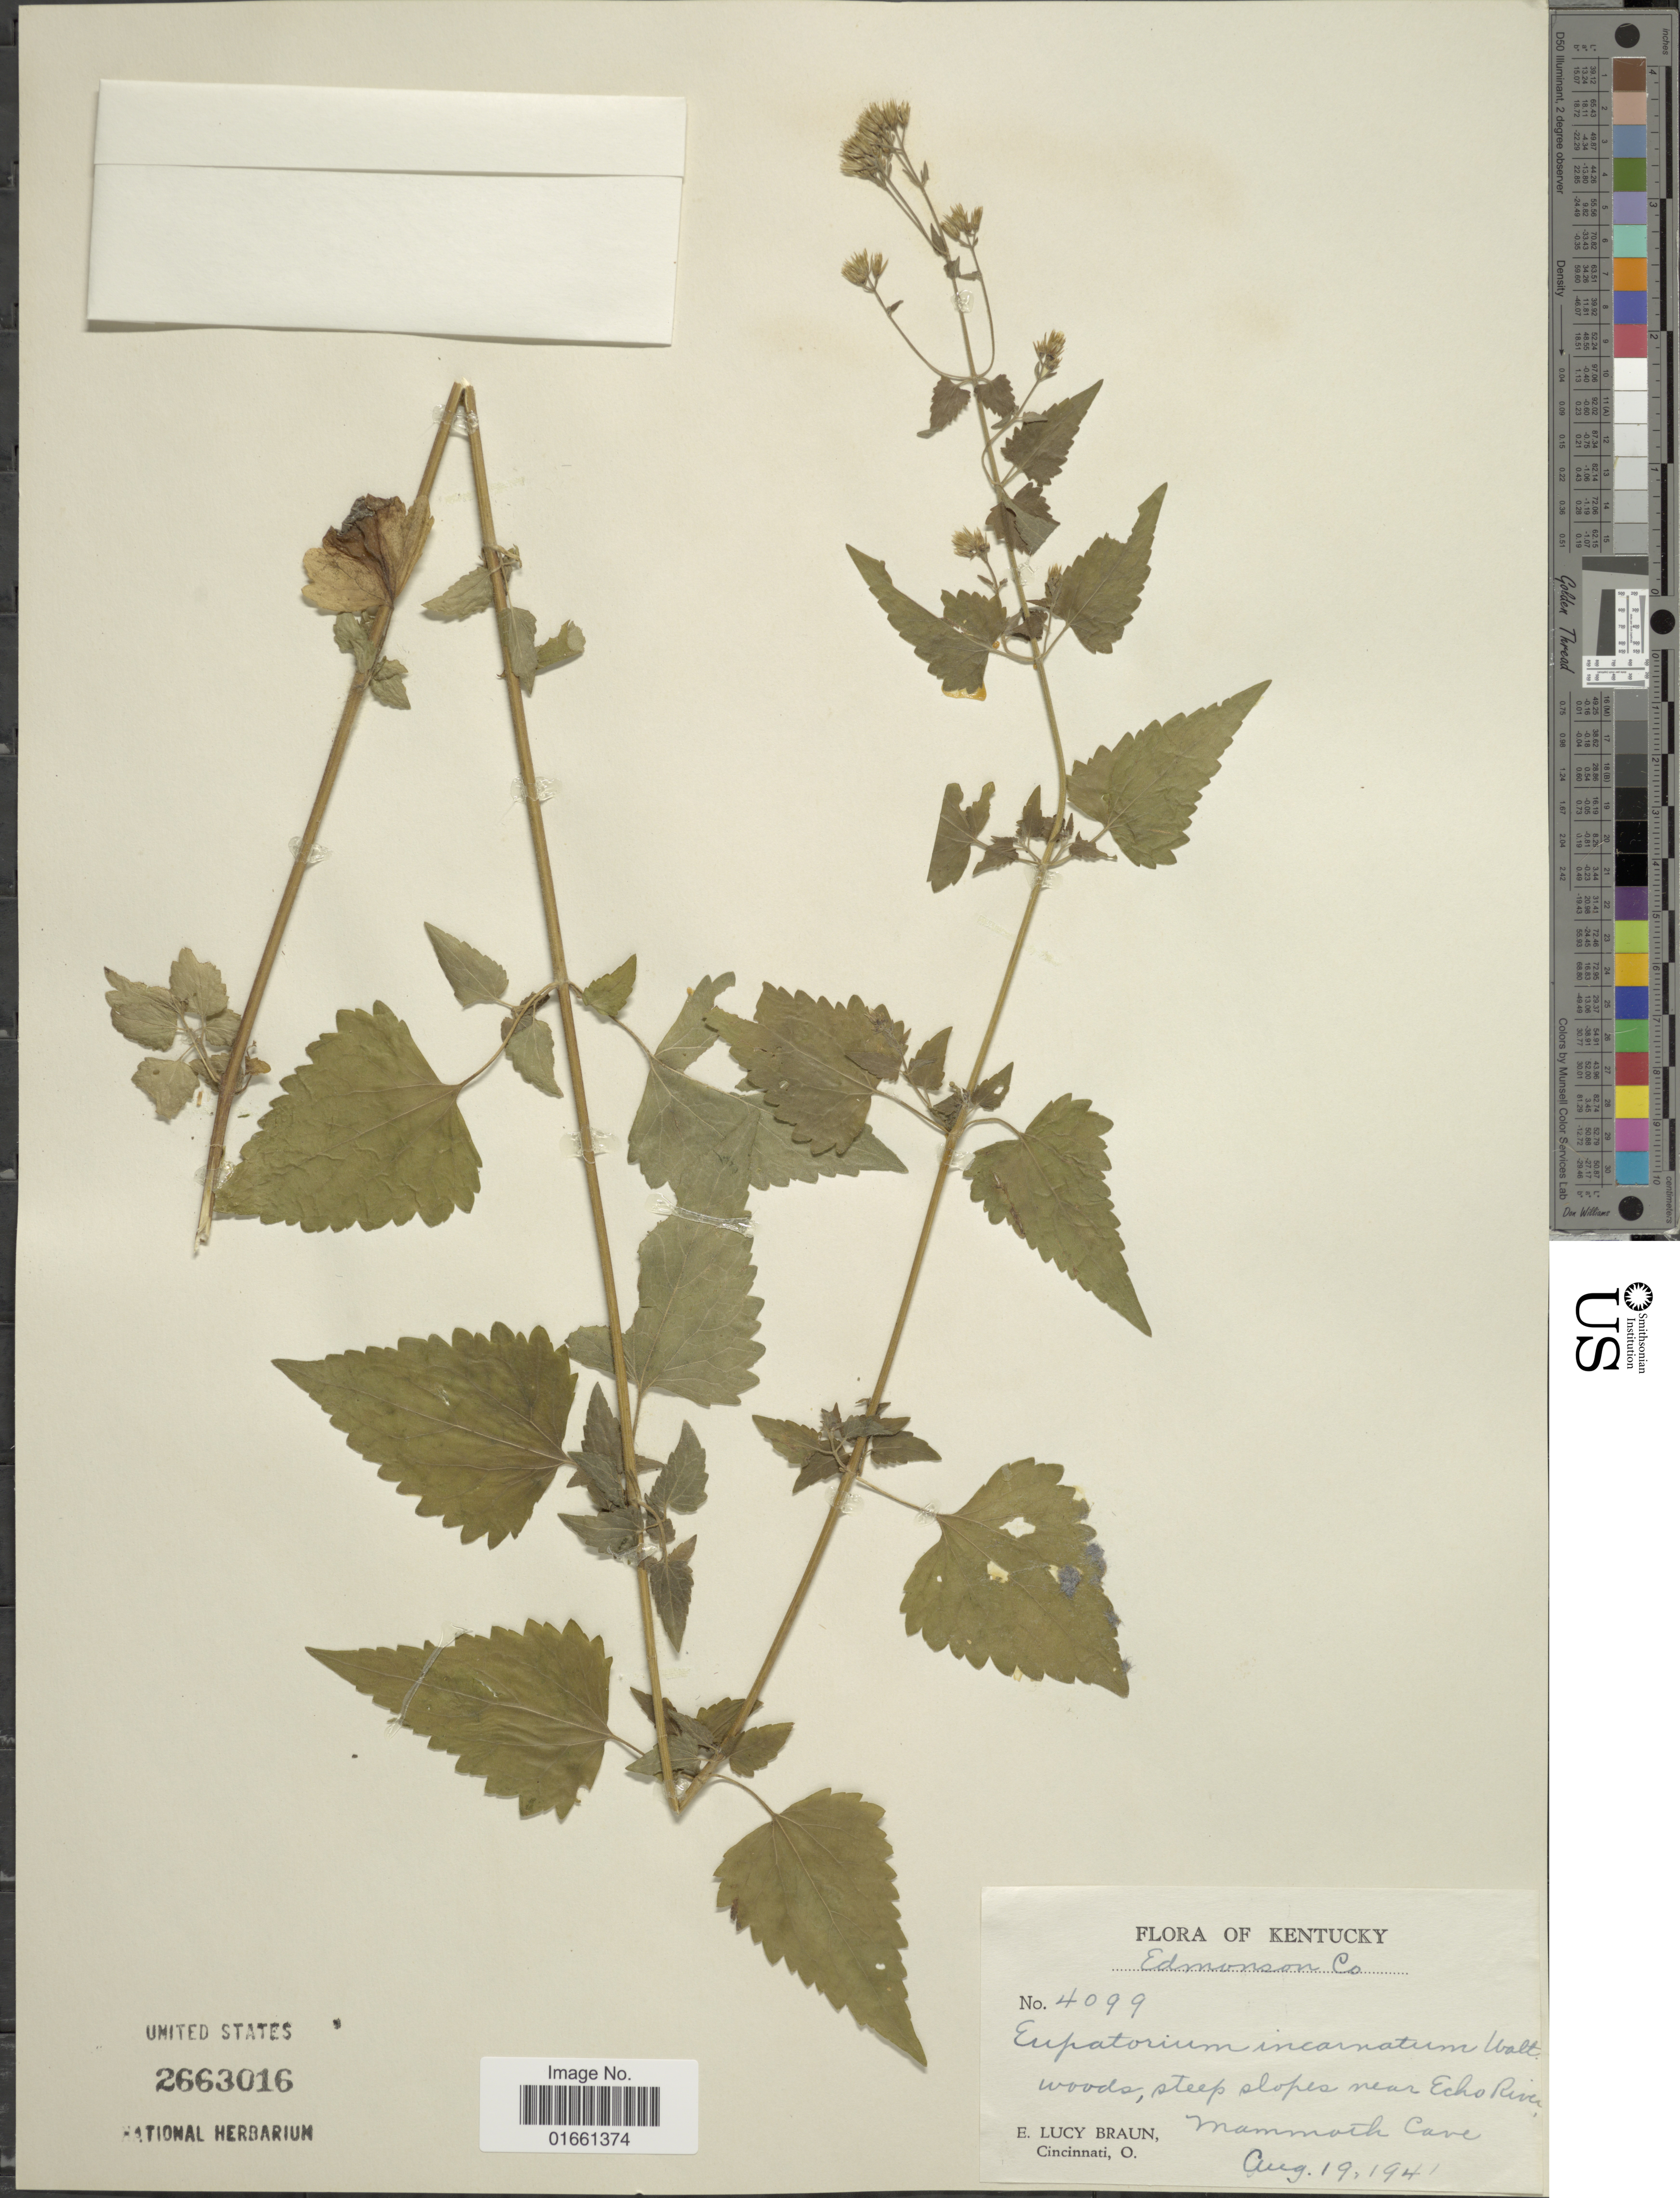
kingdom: Plantae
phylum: Tracheophyta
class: Magnoliopsida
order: Asterales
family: Asteraceae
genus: Fleischmannia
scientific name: Fleischmannia incarnata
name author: (Walter) R.M. King & H. Rob.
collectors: E. L. Braun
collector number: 4099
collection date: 1941-08-19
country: United States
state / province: Kentucky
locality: Edmonson Co. steep slope near Echo River, Mammoth Cave.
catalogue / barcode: US 2663016